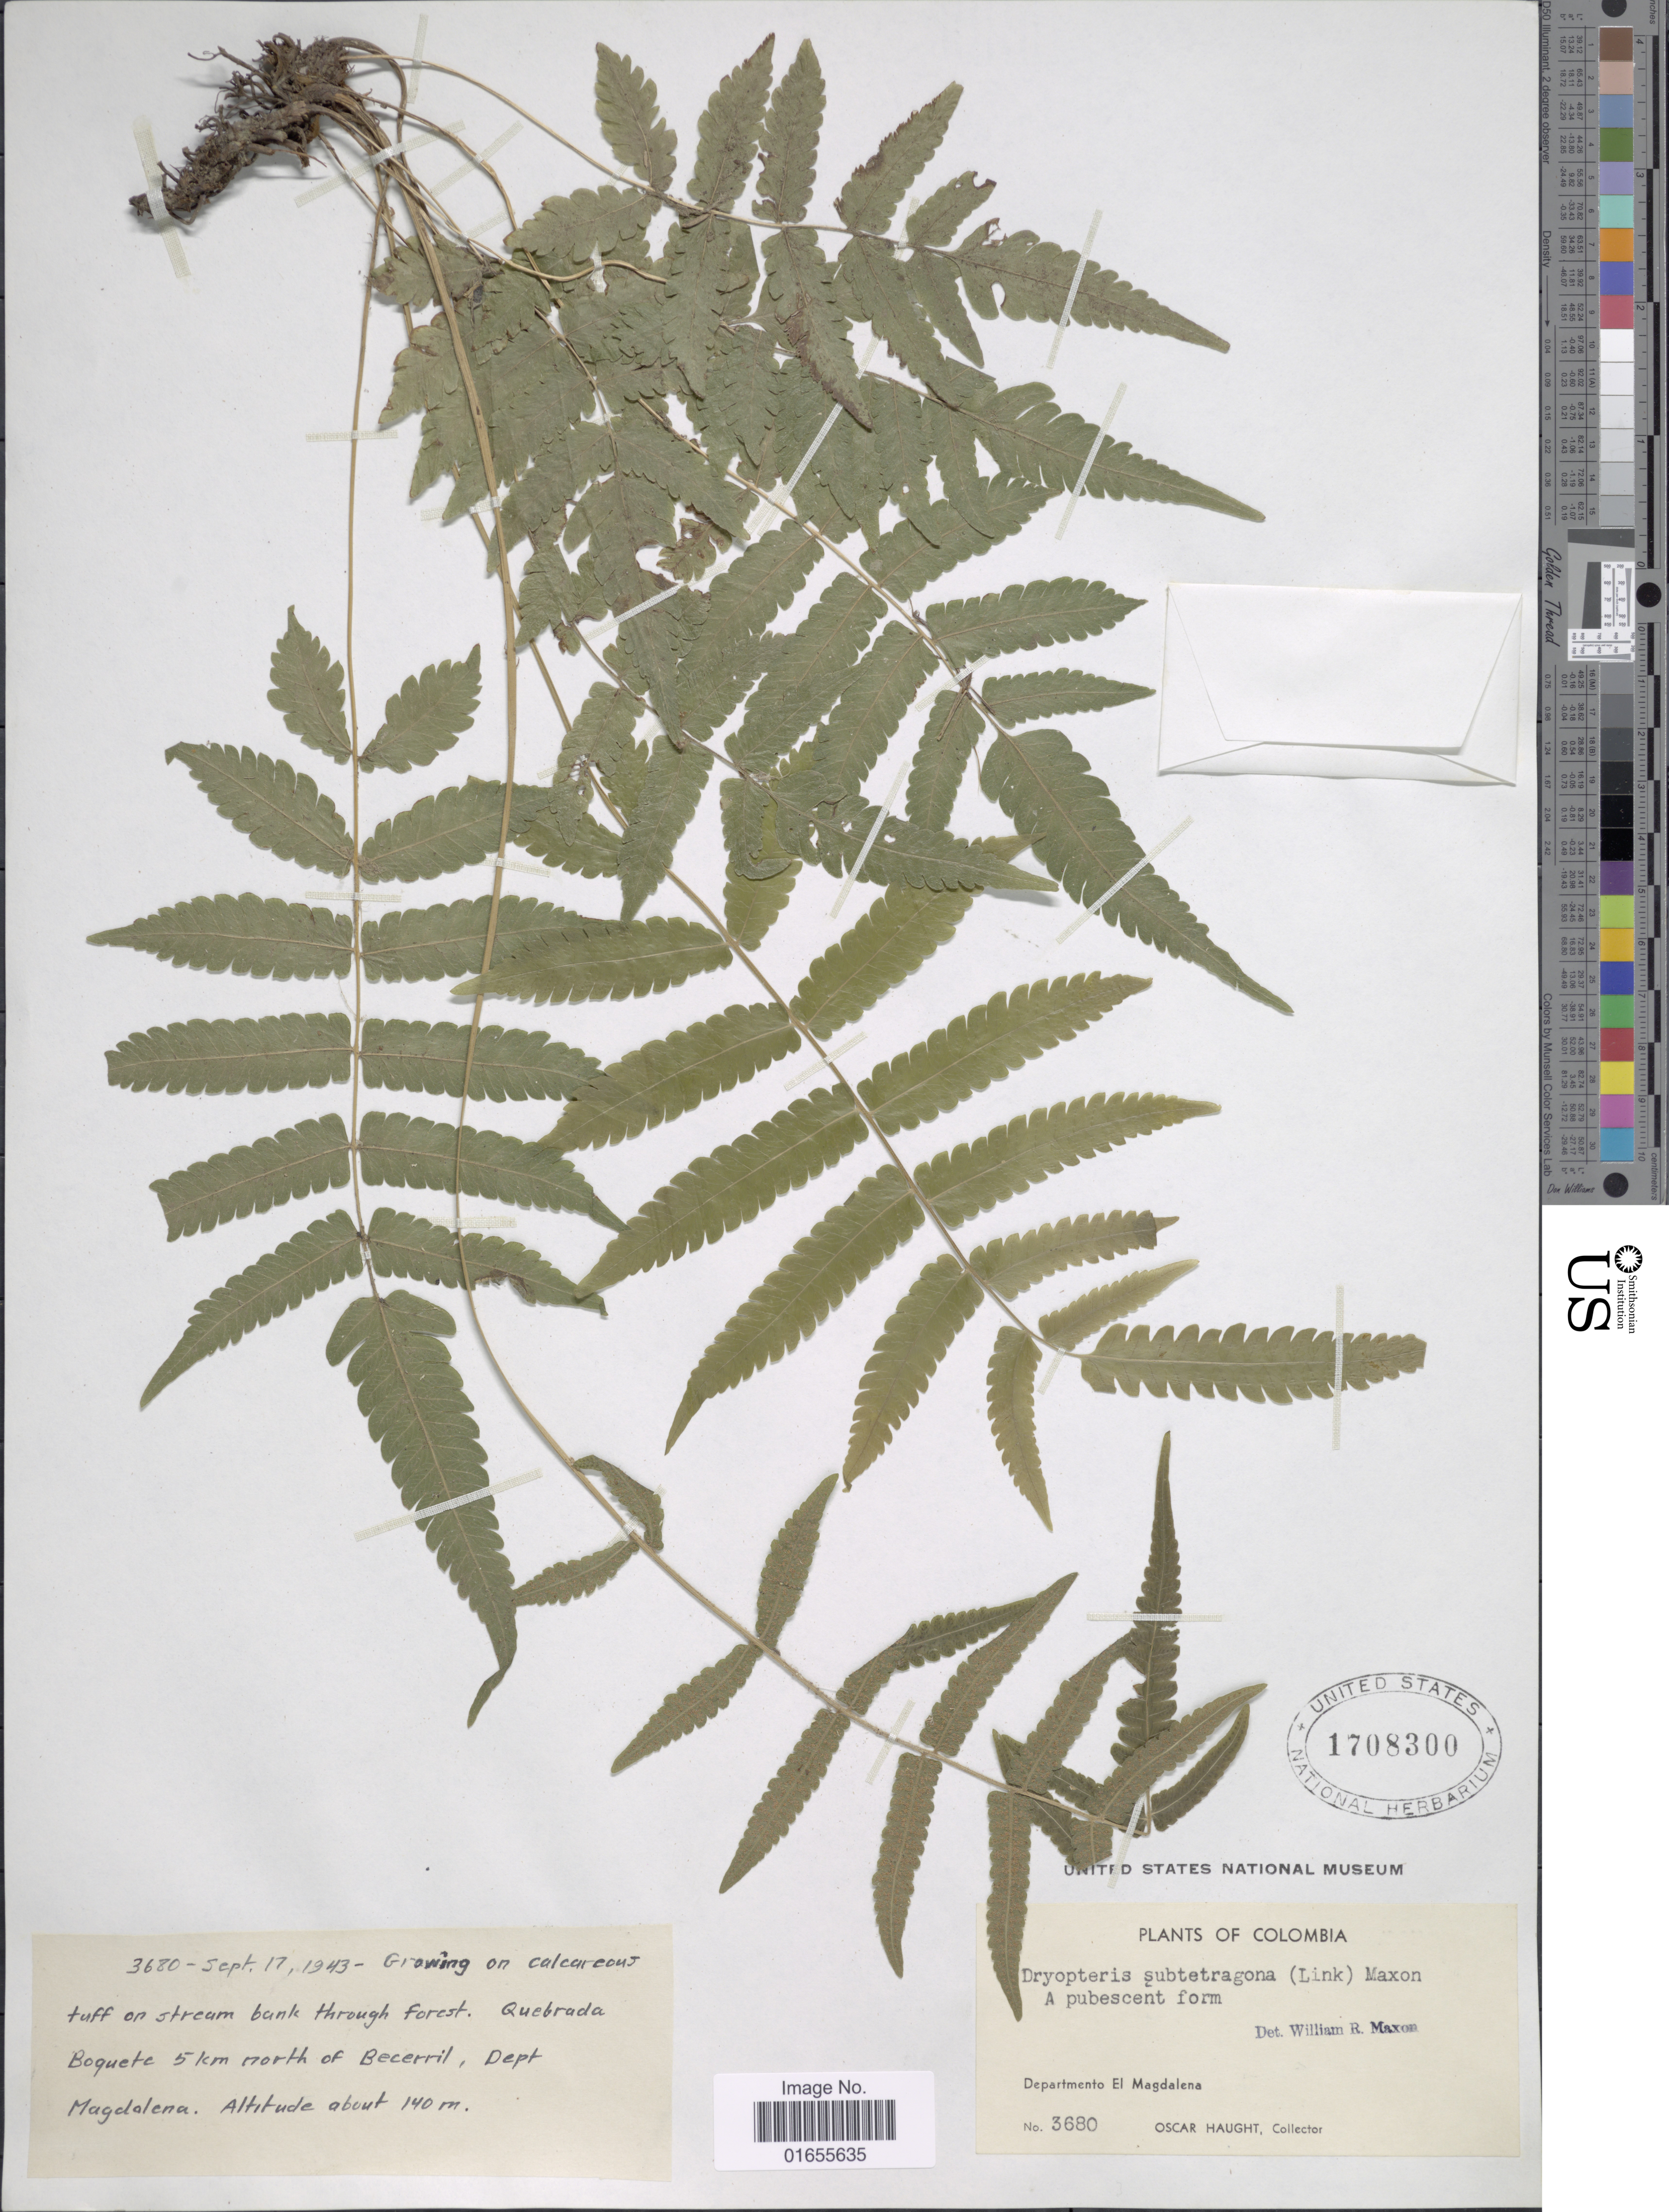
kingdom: Plantae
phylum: Tracheophyta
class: Polypodiopsida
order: Polypodiales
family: Thelypteridaceae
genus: Goniopteris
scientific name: Goniopteris tetragona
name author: (C. Presl) Sw.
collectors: O. L. Haught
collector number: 3680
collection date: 1943-09-17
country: Colombia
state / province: Magdalena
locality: Quebrada Boquete 5 km north of Becerril, Dept. Magdalena.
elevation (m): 140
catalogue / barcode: US 1708300